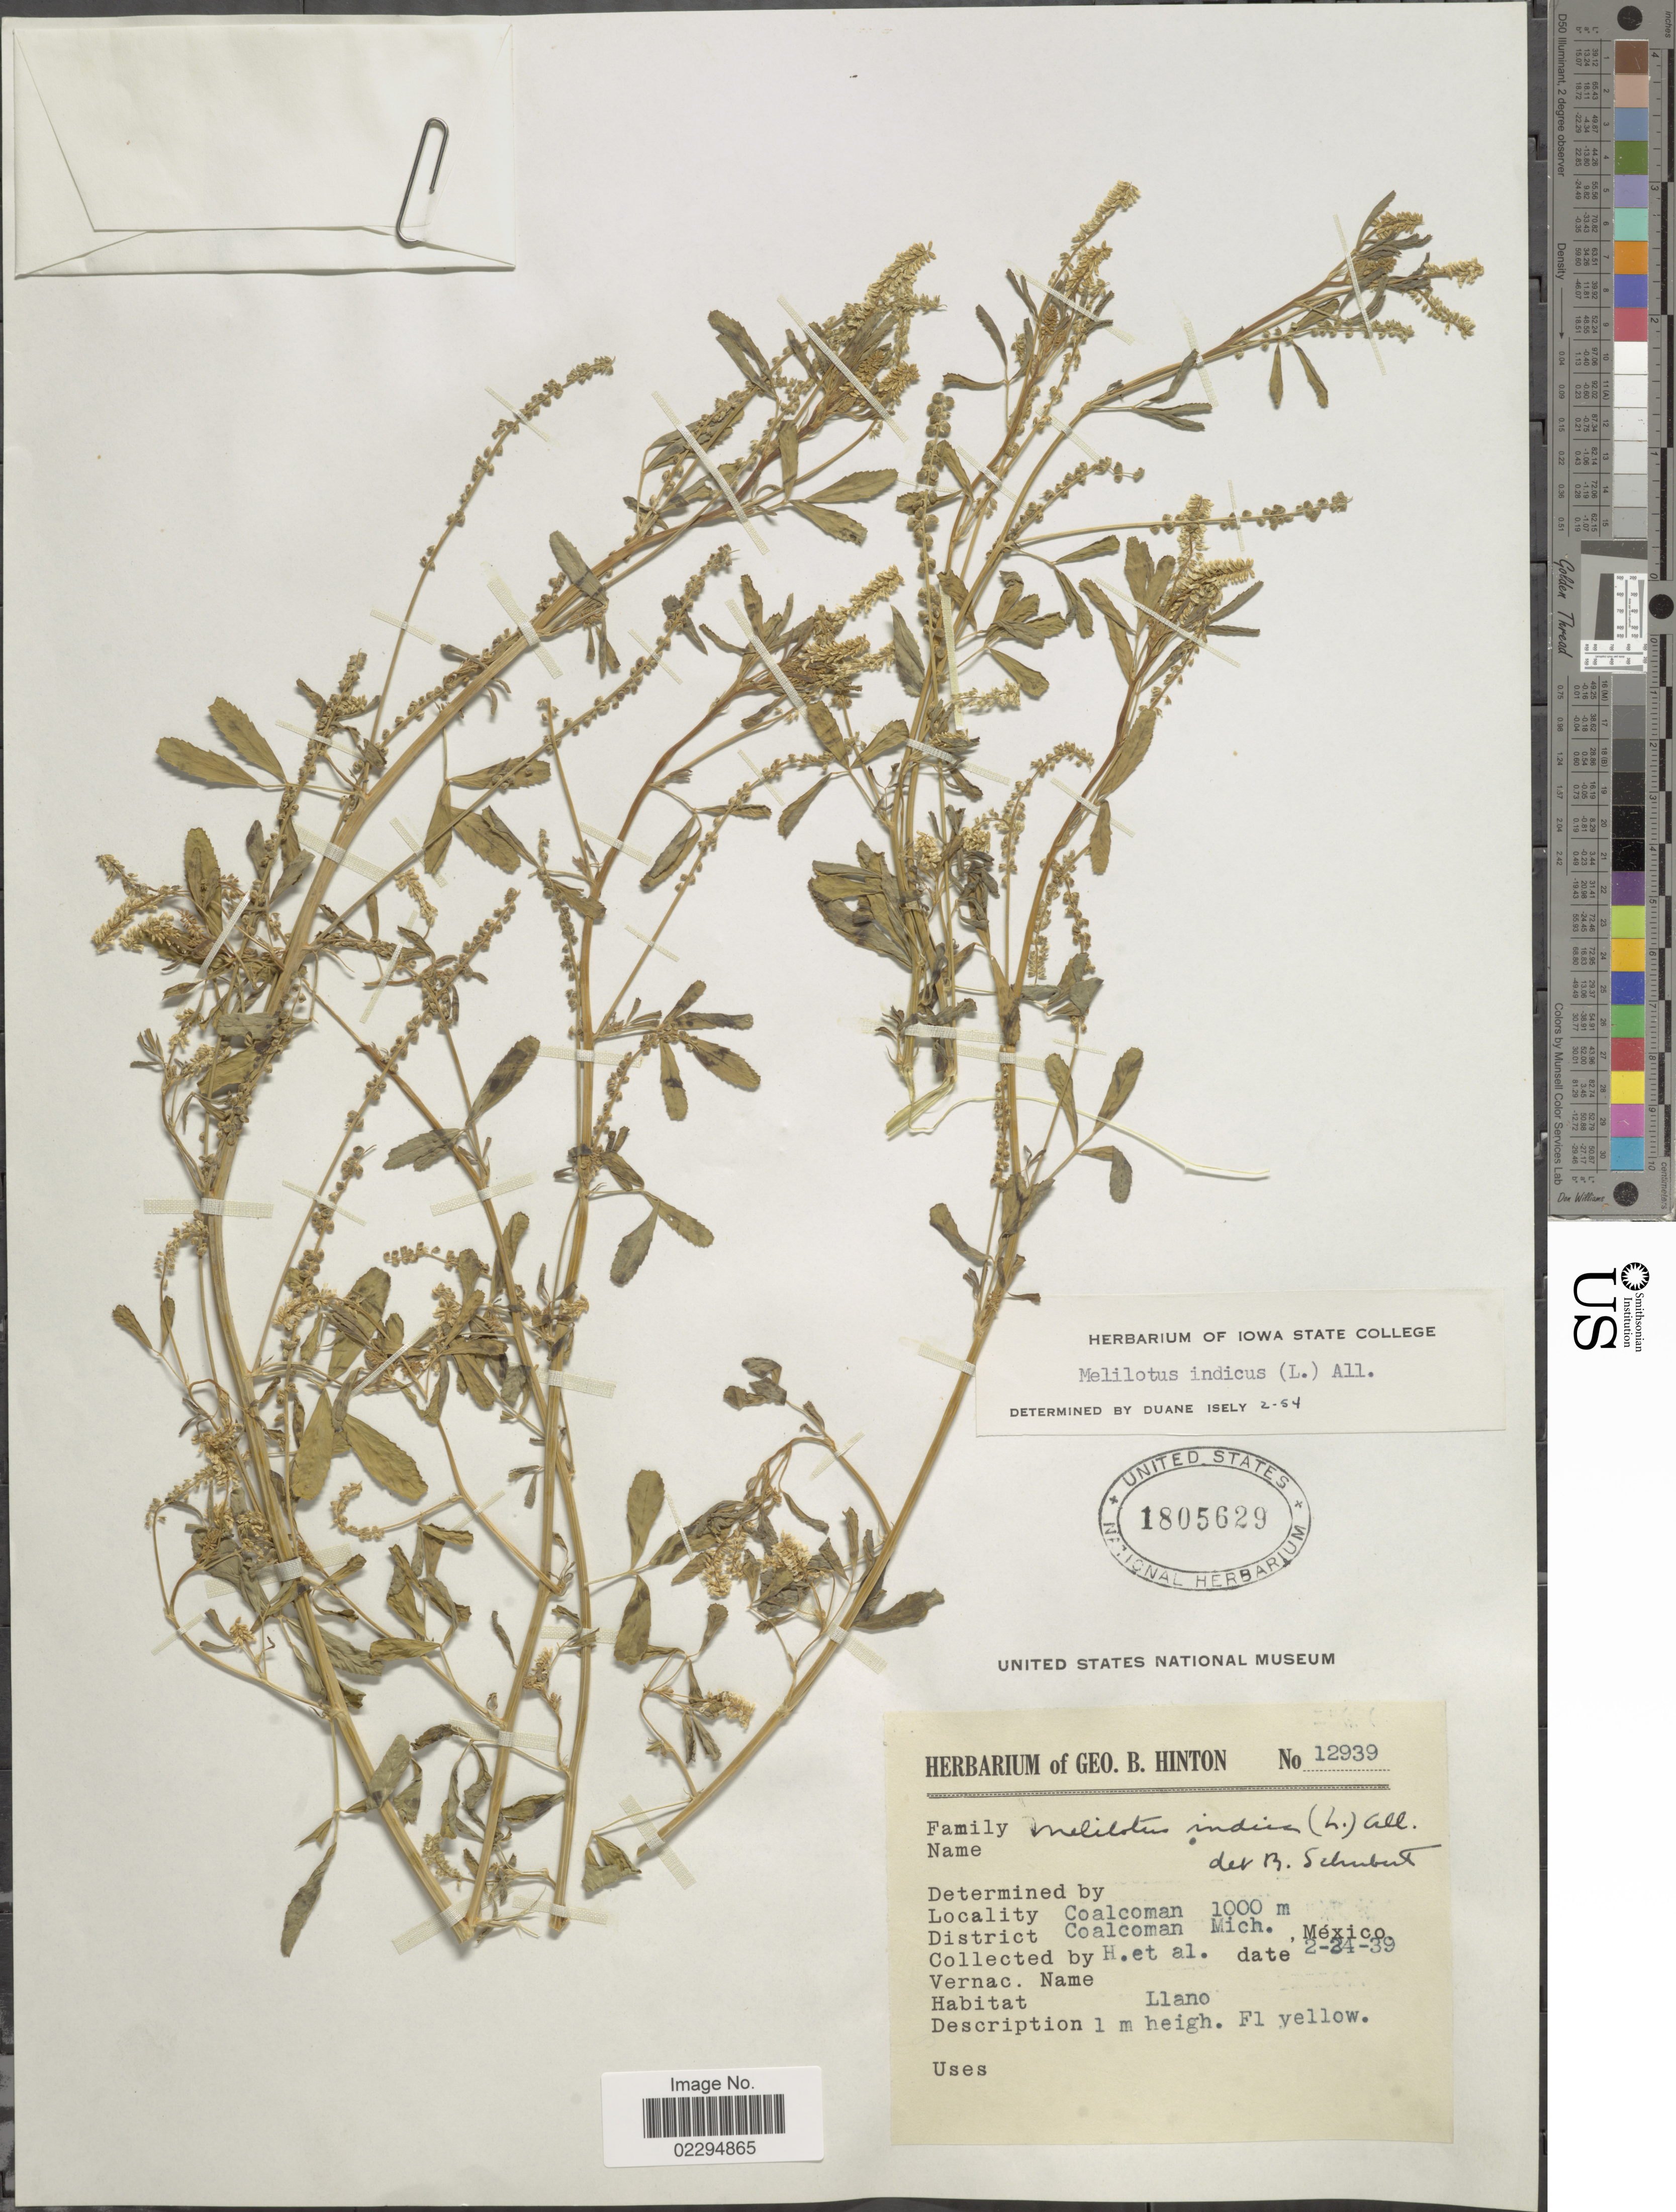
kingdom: Plantae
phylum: Tracheophyta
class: Magnoliopsida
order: Fabales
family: Fabaceae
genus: Melilotus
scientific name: Melilotus indicus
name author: (L.) All.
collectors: G. B. Hinton & et al.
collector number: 12939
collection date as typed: Transcribed d/m/y: 24/2/39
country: United States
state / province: Michigan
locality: Coalcoman, District Coalcoman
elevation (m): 1000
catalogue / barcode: US 1805629